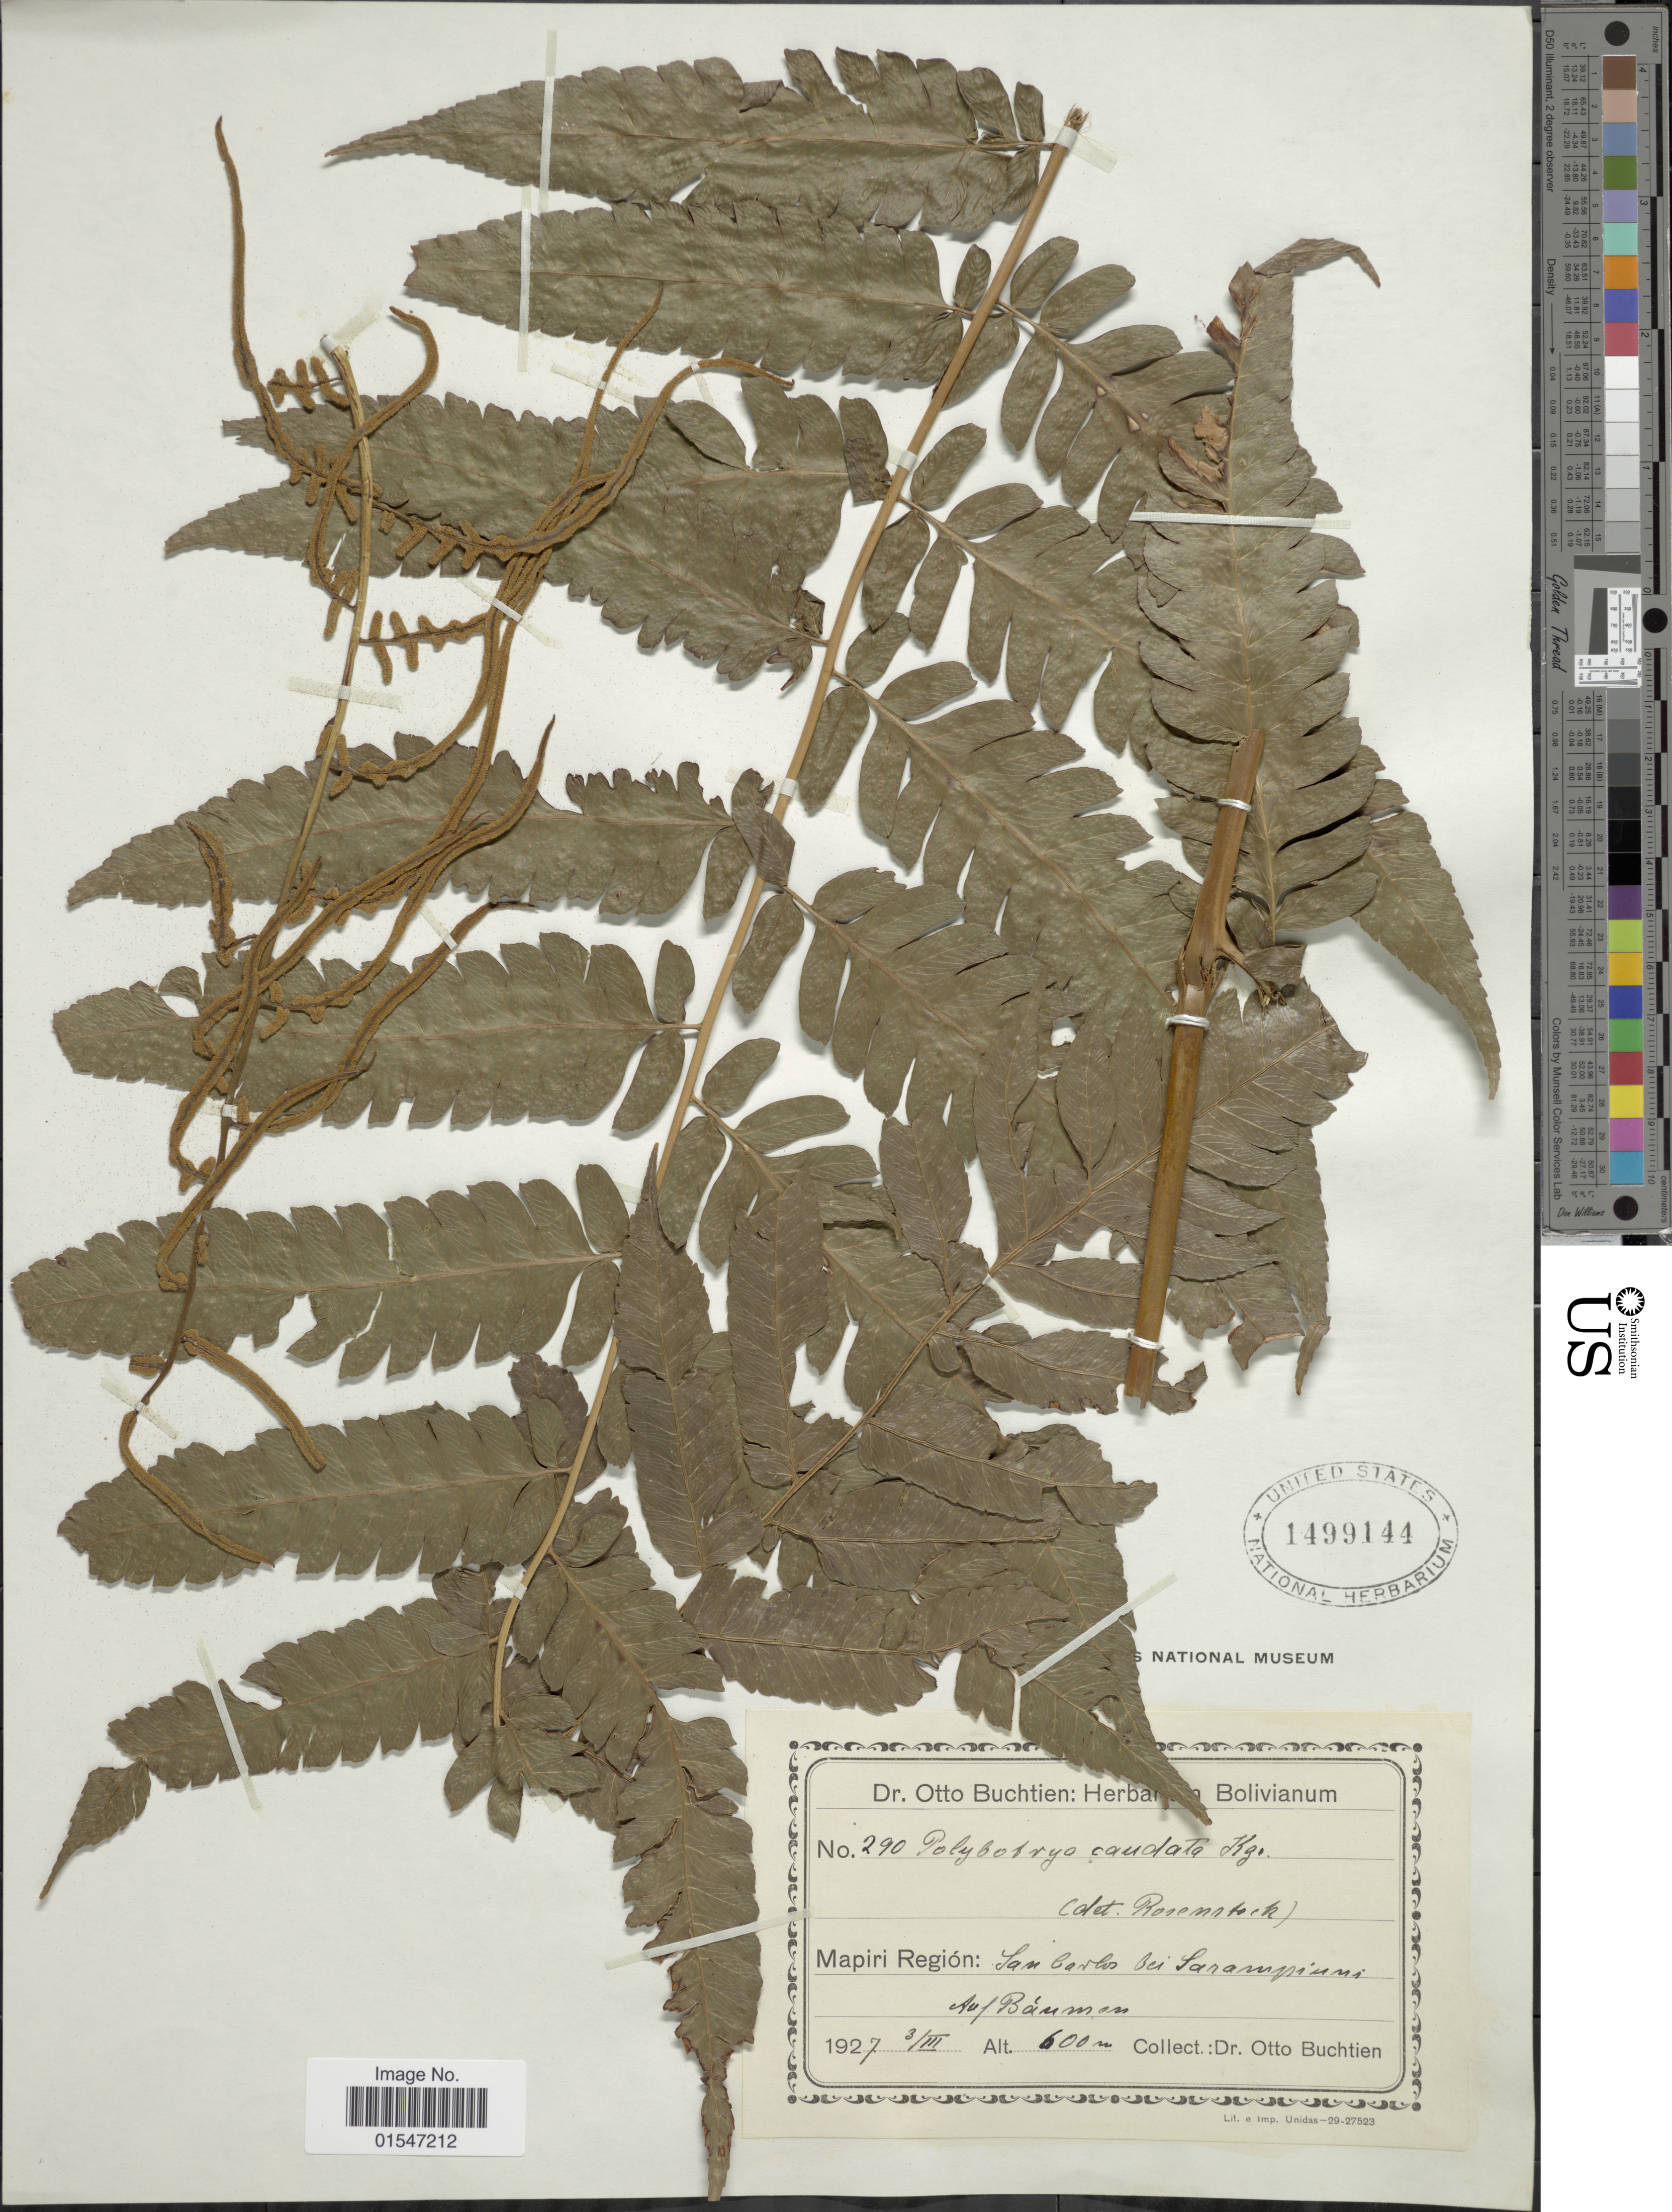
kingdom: Plantae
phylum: Tracheophyta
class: Polypodiopsida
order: Polypodiales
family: Dryopteridaceae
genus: Polybotrya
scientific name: Polybotrya caudata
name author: Kunze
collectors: O. Buchtien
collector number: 290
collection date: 1927-03-03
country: Bolivia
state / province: La Paz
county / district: Mapiri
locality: San Carlos bei Sarampinni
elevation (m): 600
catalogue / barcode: US 1499144